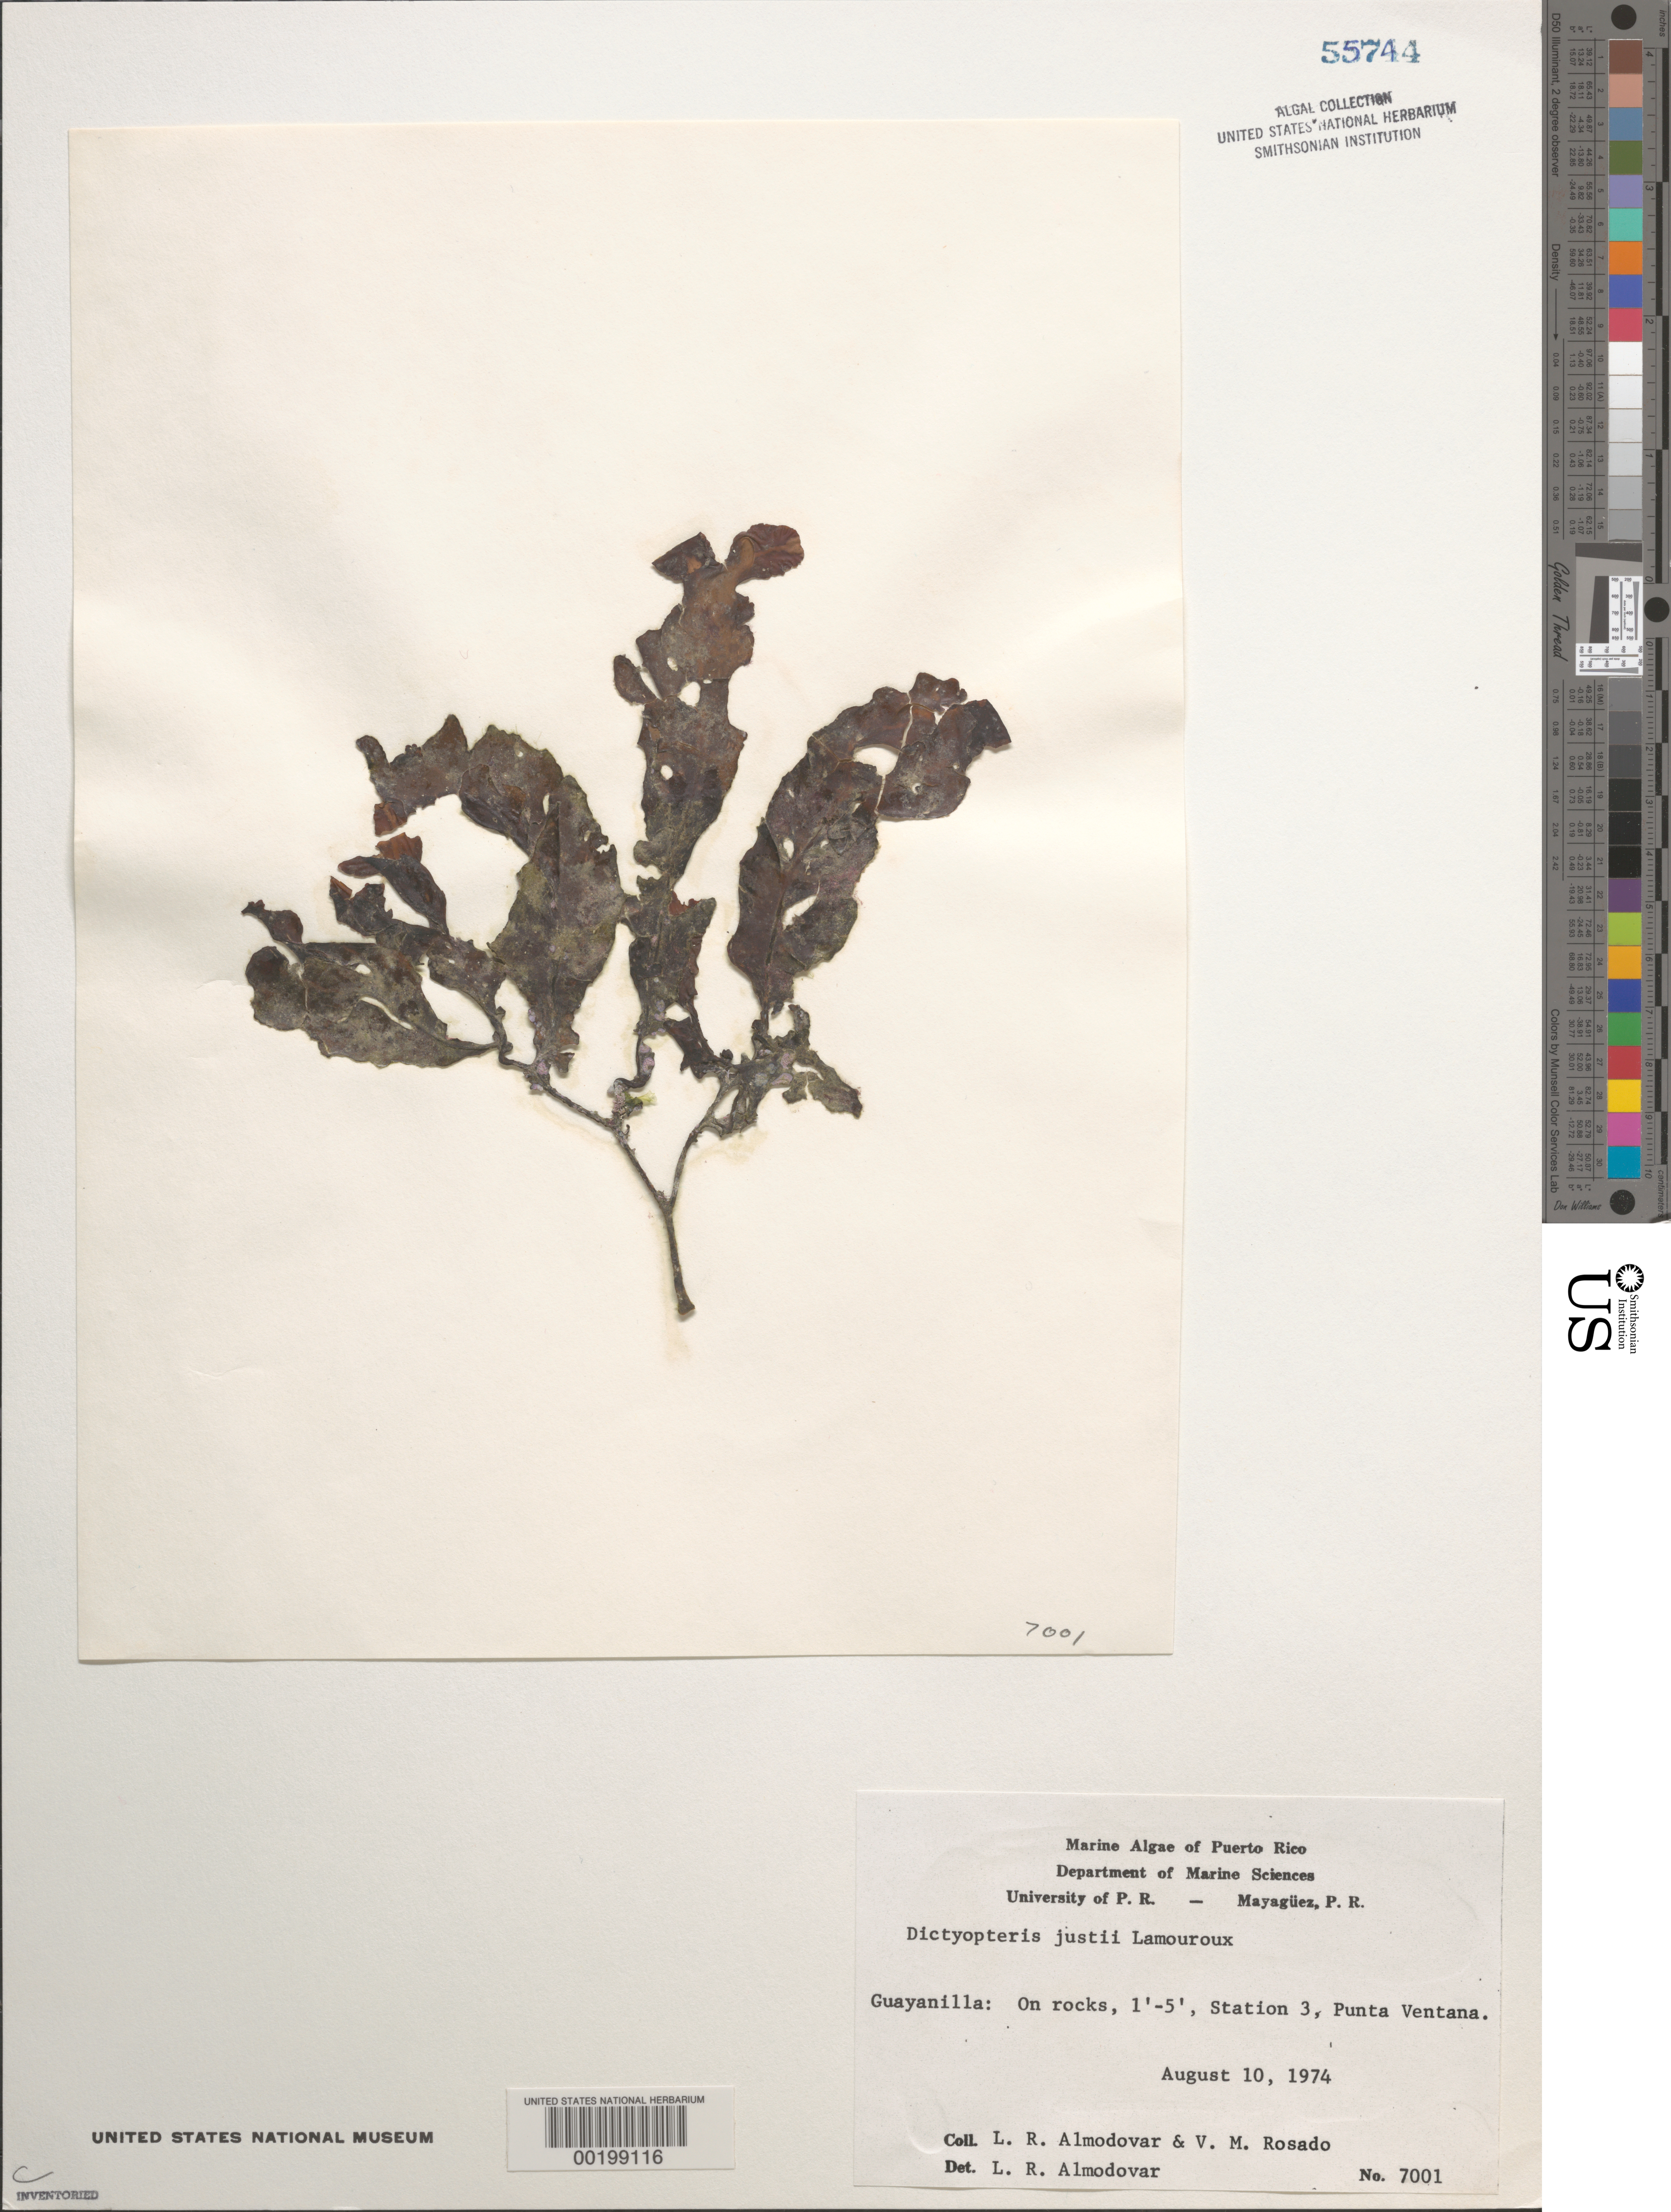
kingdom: Chromista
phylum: Ochrophyta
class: Phaeophyceae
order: Dictyotales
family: Dictyotaceae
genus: Dictyopteris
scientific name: Dictyopteris justii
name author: J.V.Lamouroux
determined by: Almodovar, L. R.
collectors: L. Almodovar & V. Rosado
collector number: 7001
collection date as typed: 10 Aug 1974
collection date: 1974-08-10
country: Puerto Rico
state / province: Guayanilla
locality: Punta ventana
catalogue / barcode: US 55744